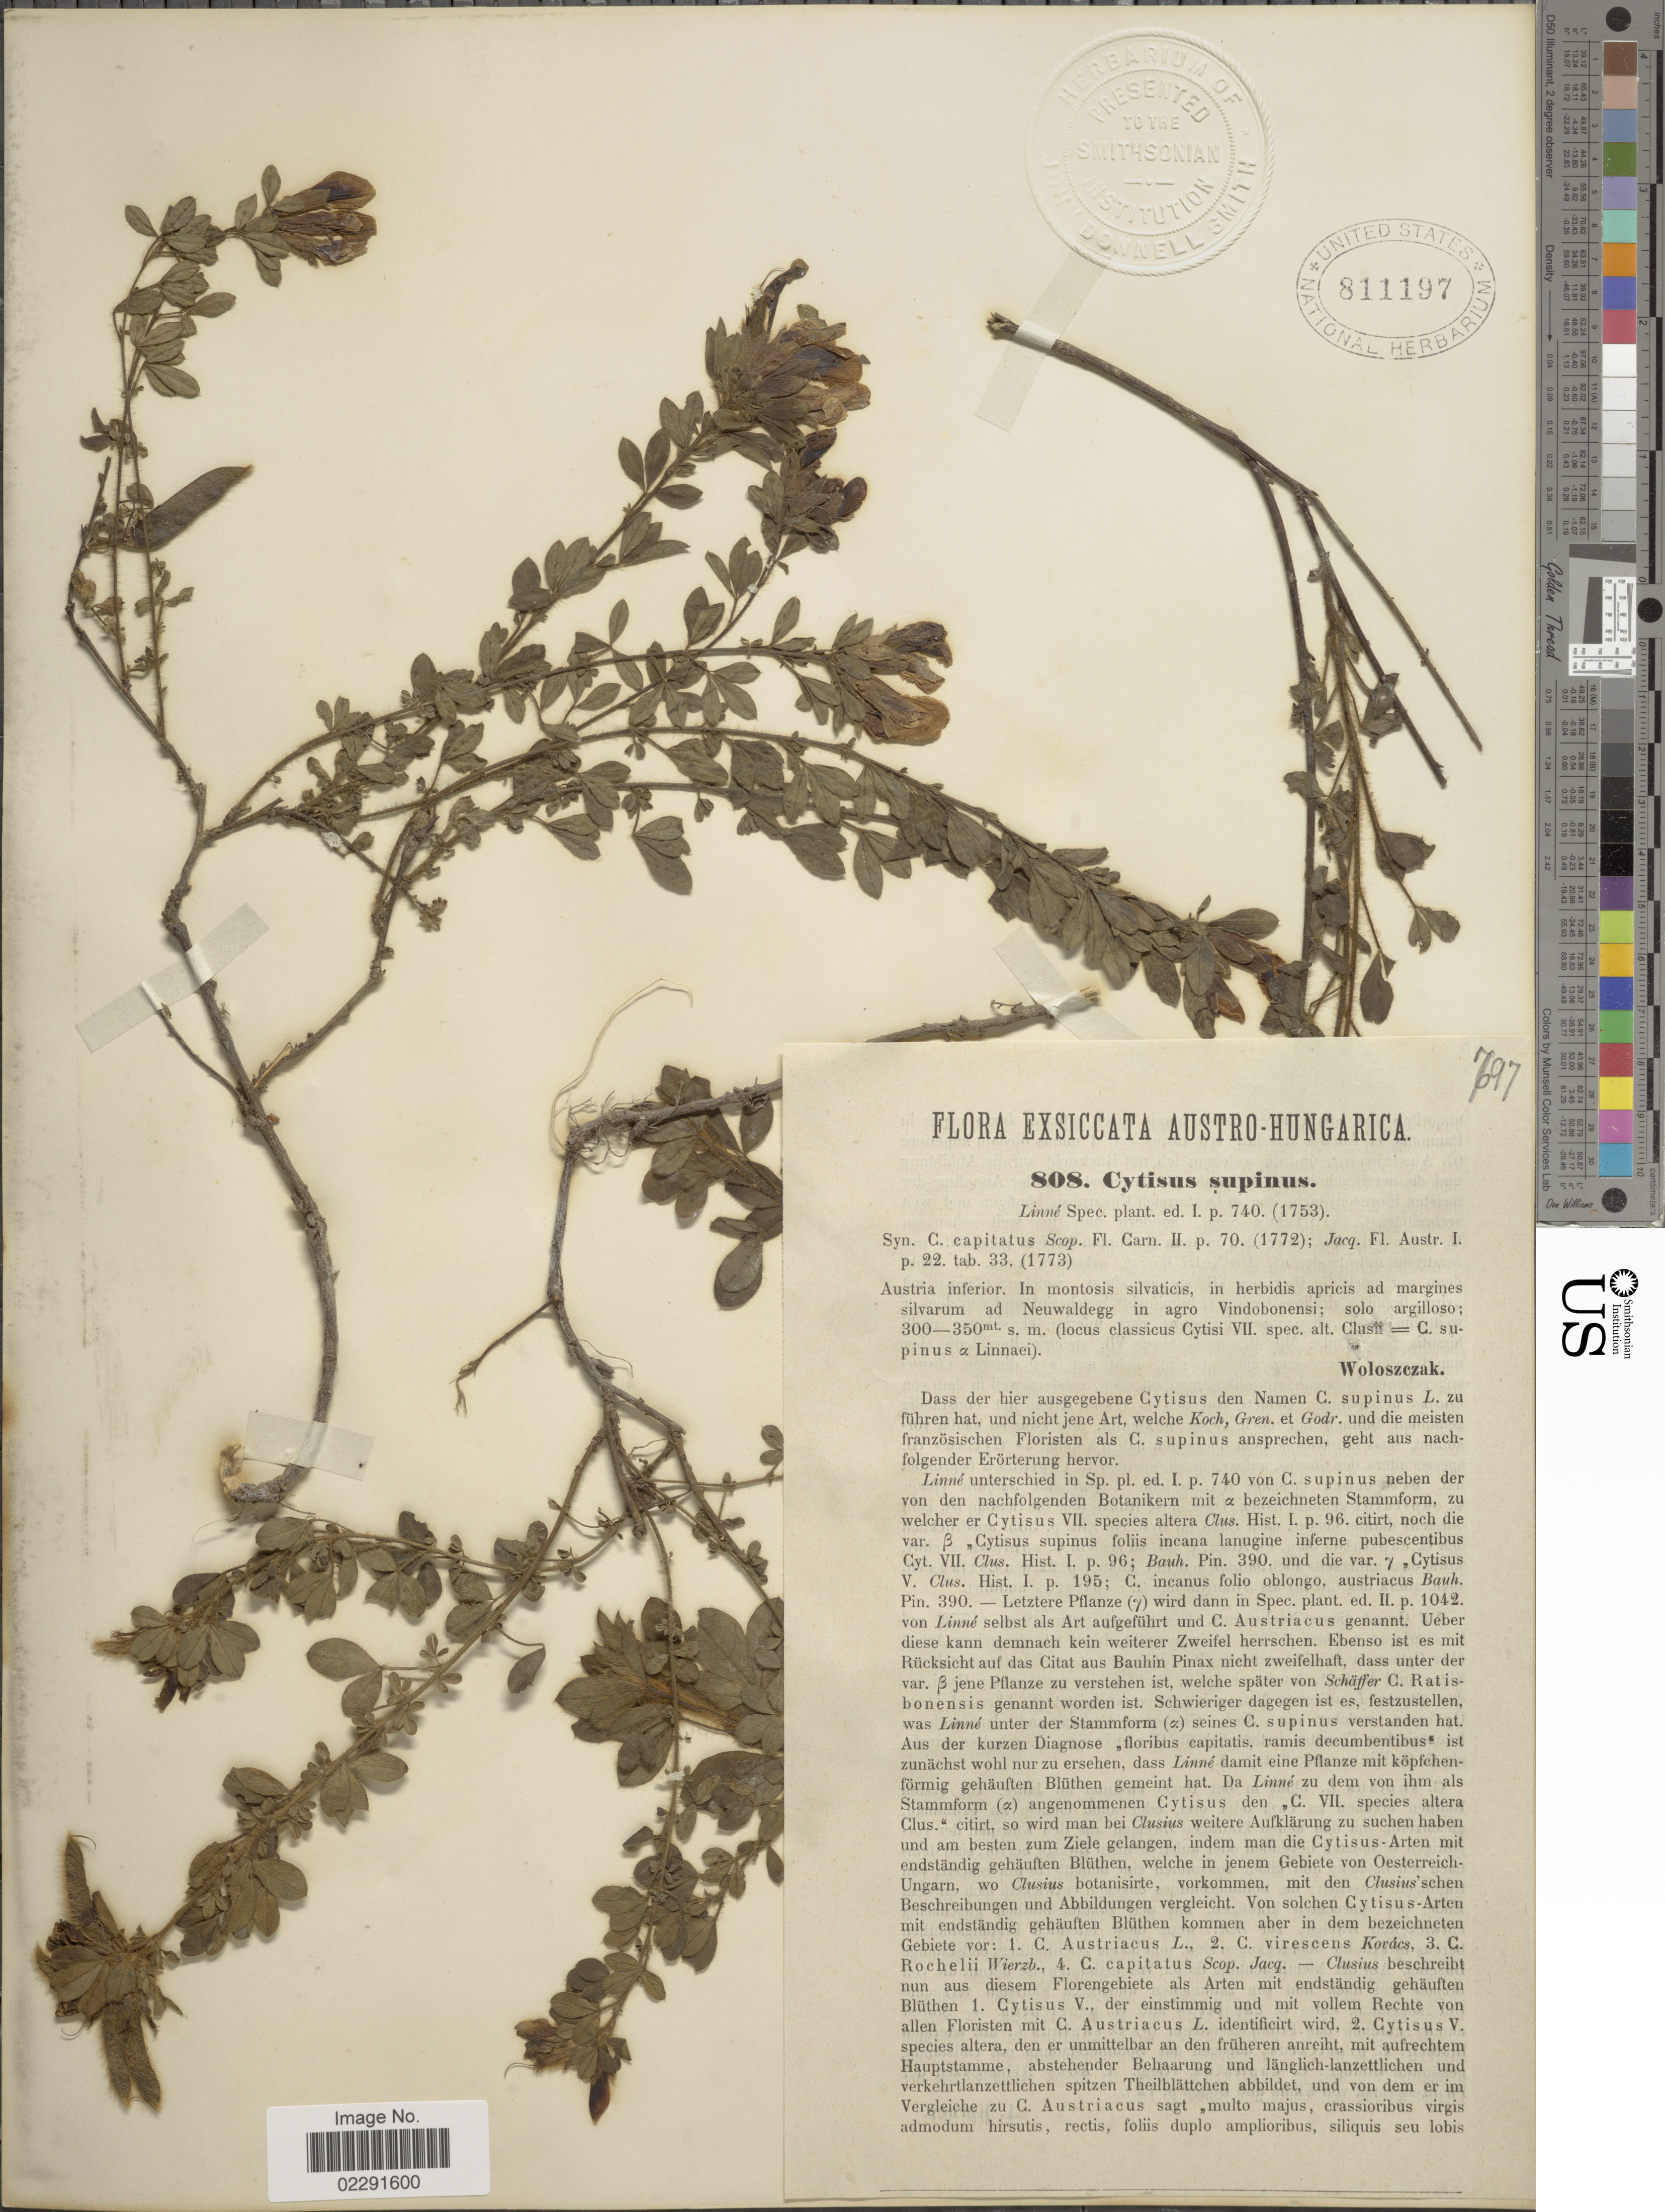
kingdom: Plantae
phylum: Tracheophyta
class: Magnoliopsida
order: Fabales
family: Fabaceae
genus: Cytisus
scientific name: Cytisus supinus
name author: L.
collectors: Woloszczak, E.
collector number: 808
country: Austria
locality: Austria inferior, in motosis silvaticis, in herbidis apricis ad margines silvarum ad Neuwaldegg in agro Vindobonensi.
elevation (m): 300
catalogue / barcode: US 811197